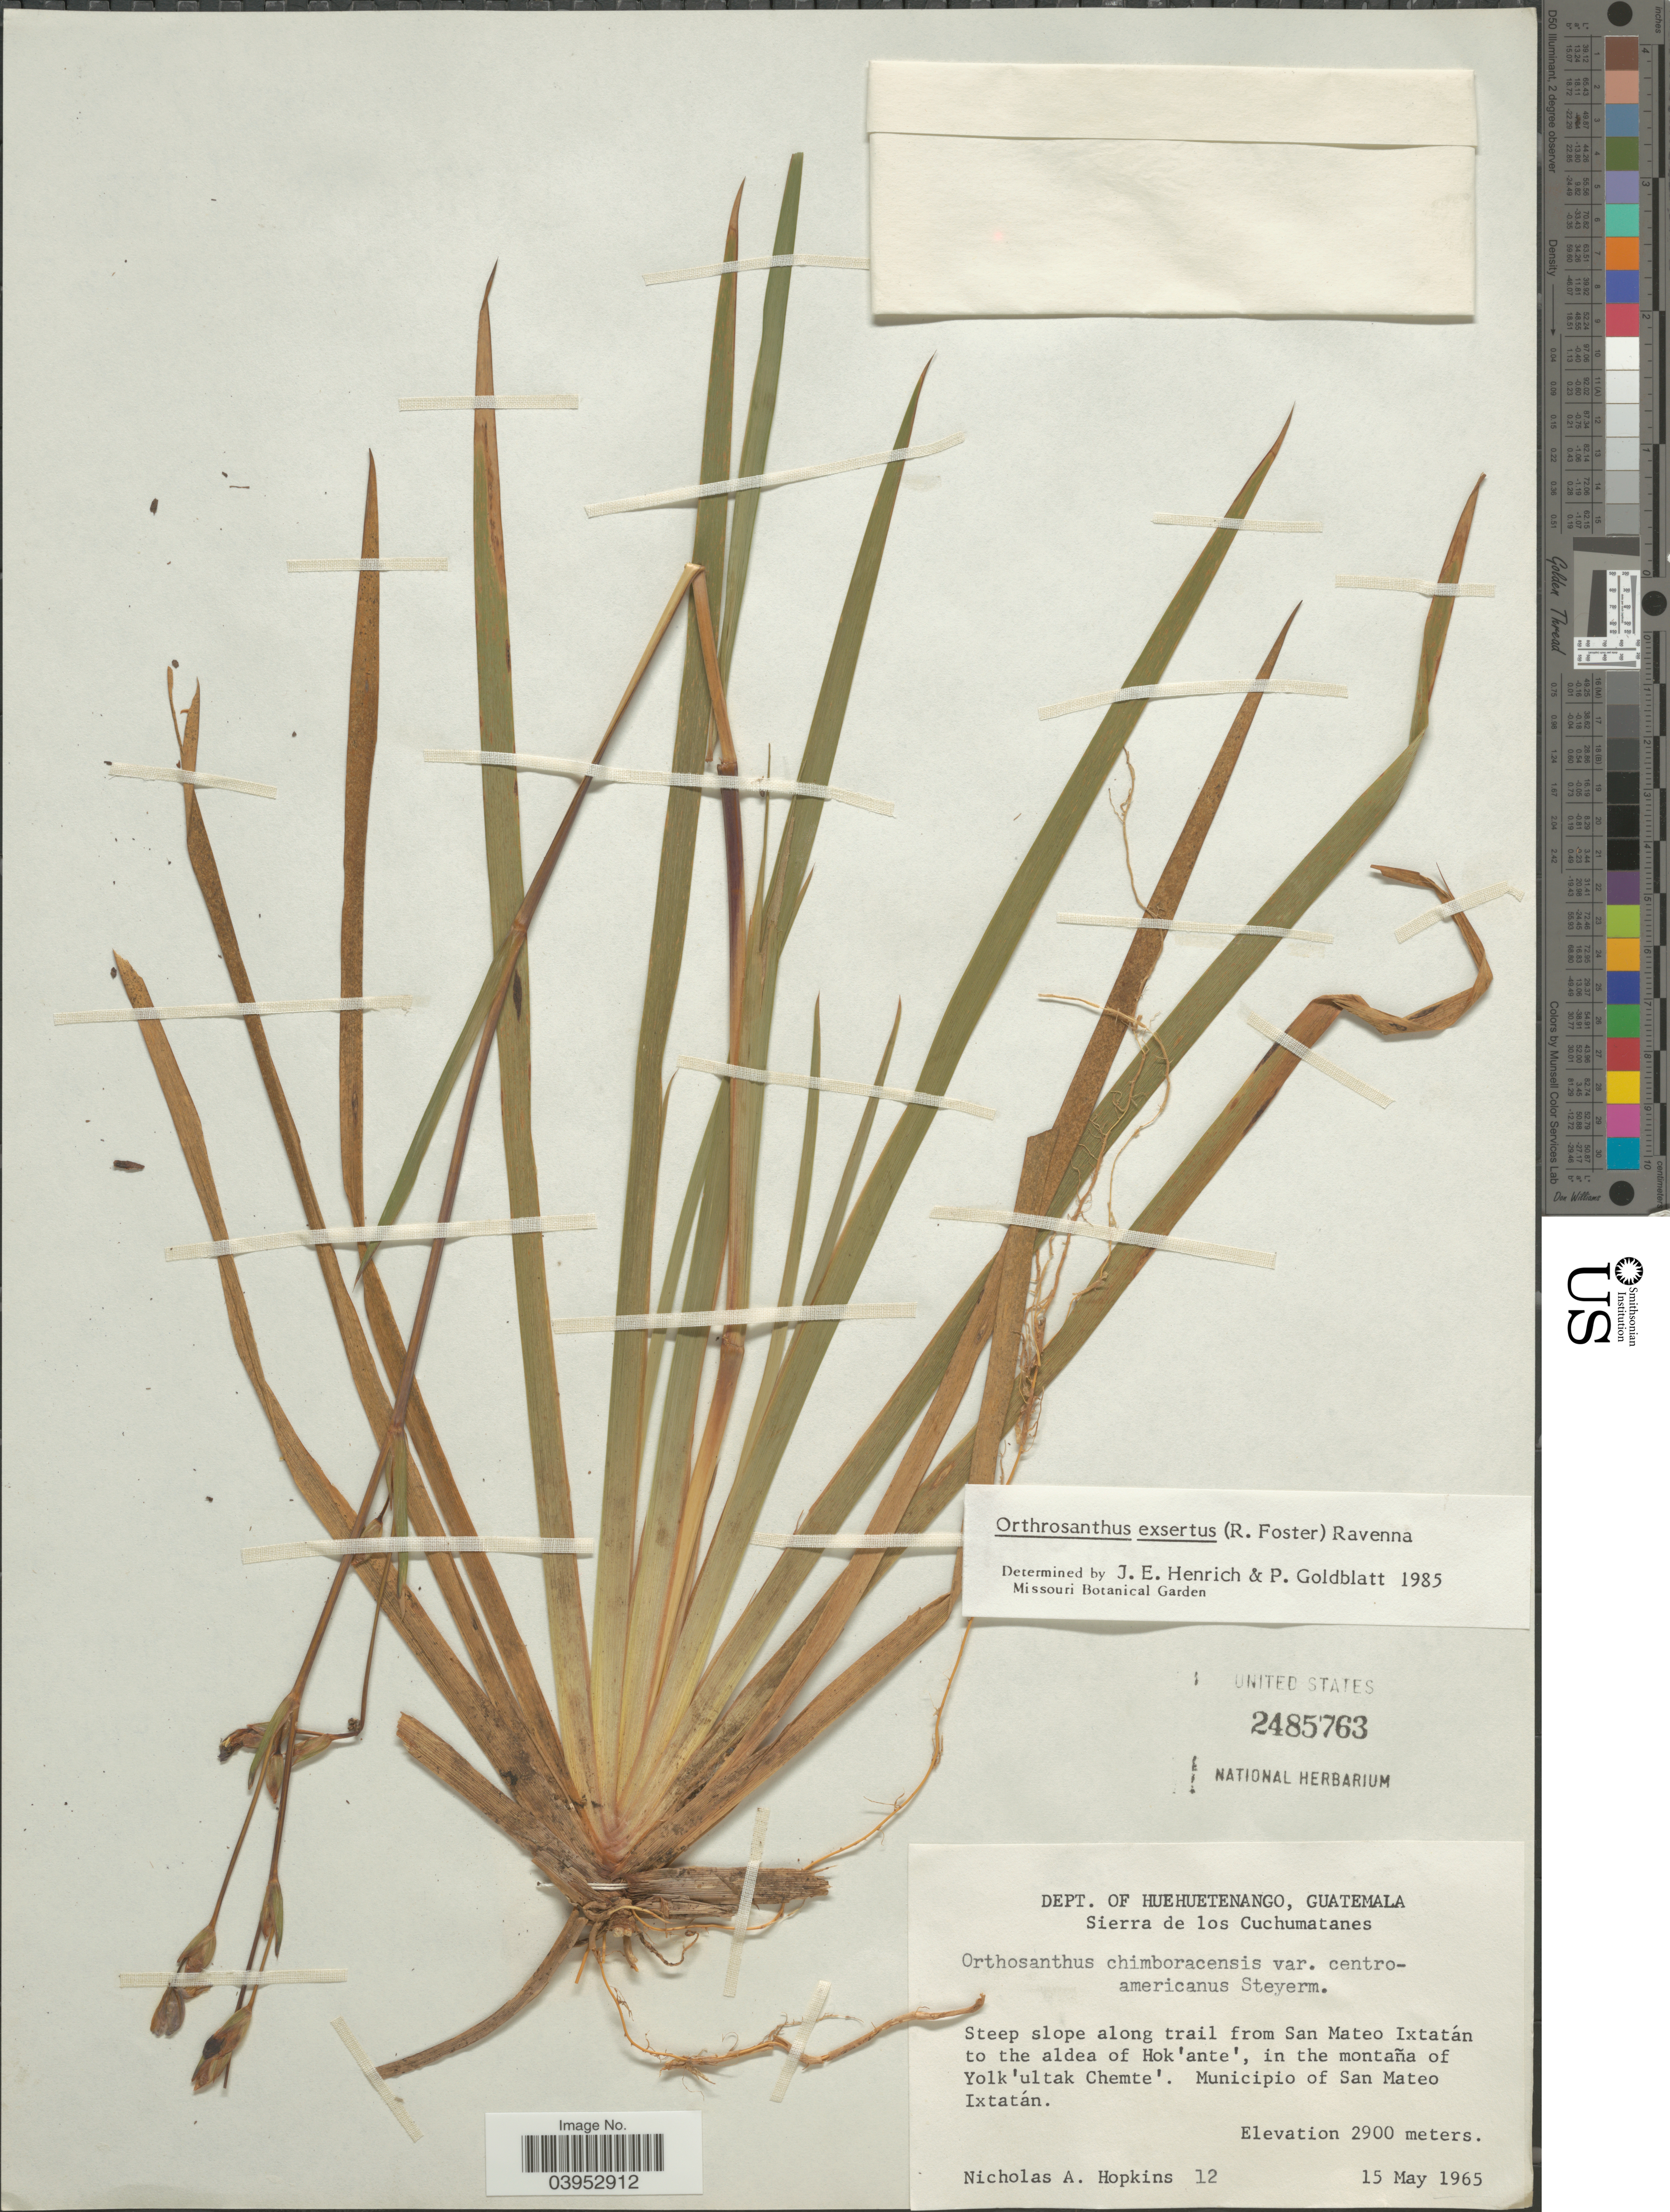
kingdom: Plantae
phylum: Tracheophyta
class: Liliopsida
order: Asparagales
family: Iridaceae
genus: Orthrosanthus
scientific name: Orthrosanthus exsertus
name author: (R.C. Foster) Ravenna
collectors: N. Hopkins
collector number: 12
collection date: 1965-05-15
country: Guatemala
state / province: Huehuetenango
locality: Dept. of Huehuetenango. Sierra de los Cuchumatanes. Steep slope along trail from San Mateo Ixtatán to the aldea of hok 'ante', in the montaña of Yolk 'ultak Chemte'. Municipio of San Mateo Ixtatán.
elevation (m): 2900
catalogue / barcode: US 2485763